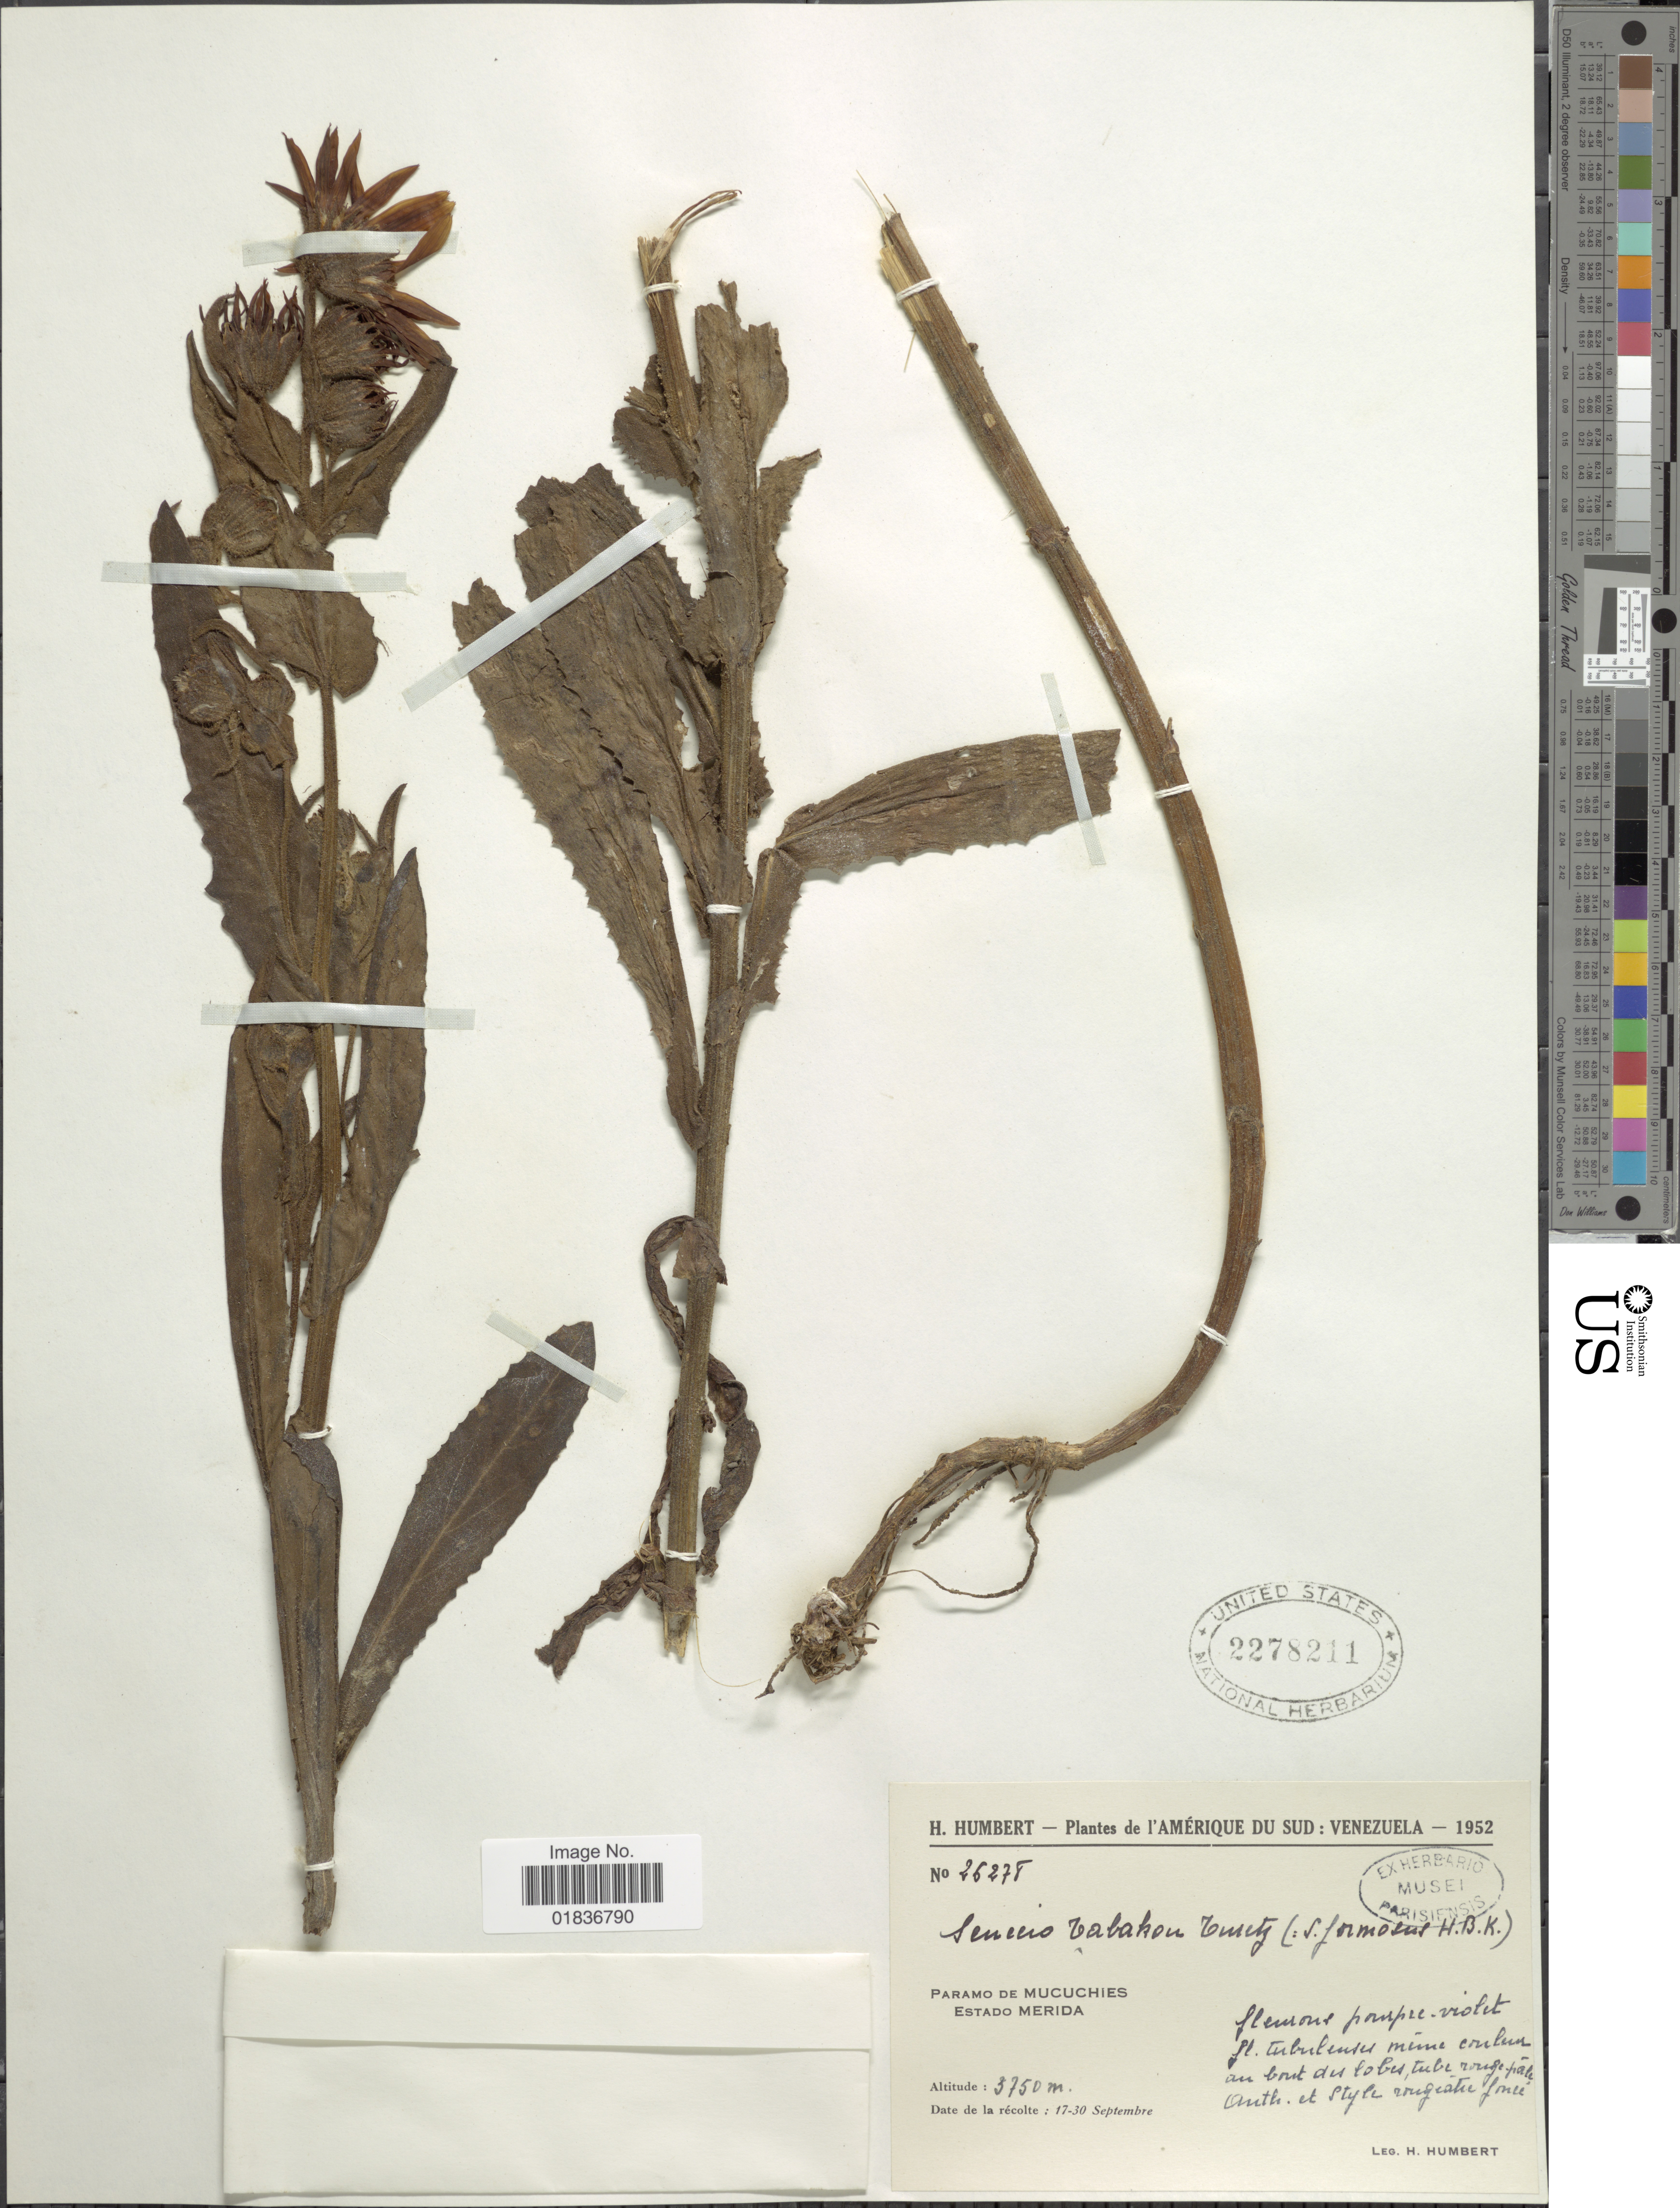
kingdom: Plantae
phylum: Tracheophyta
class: Magnoliopsida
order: Asterales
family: Asteraceae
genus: Senecio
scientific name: Senecio wedglacialis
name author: Cuatrec.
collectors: H. Humbert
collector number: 26278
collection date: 1952-09-17/1952-09-30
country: Venezuela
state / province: Mérida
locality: Paramo de Mucuhies. Estado Merida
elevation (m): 3750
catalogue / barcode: US 2278211